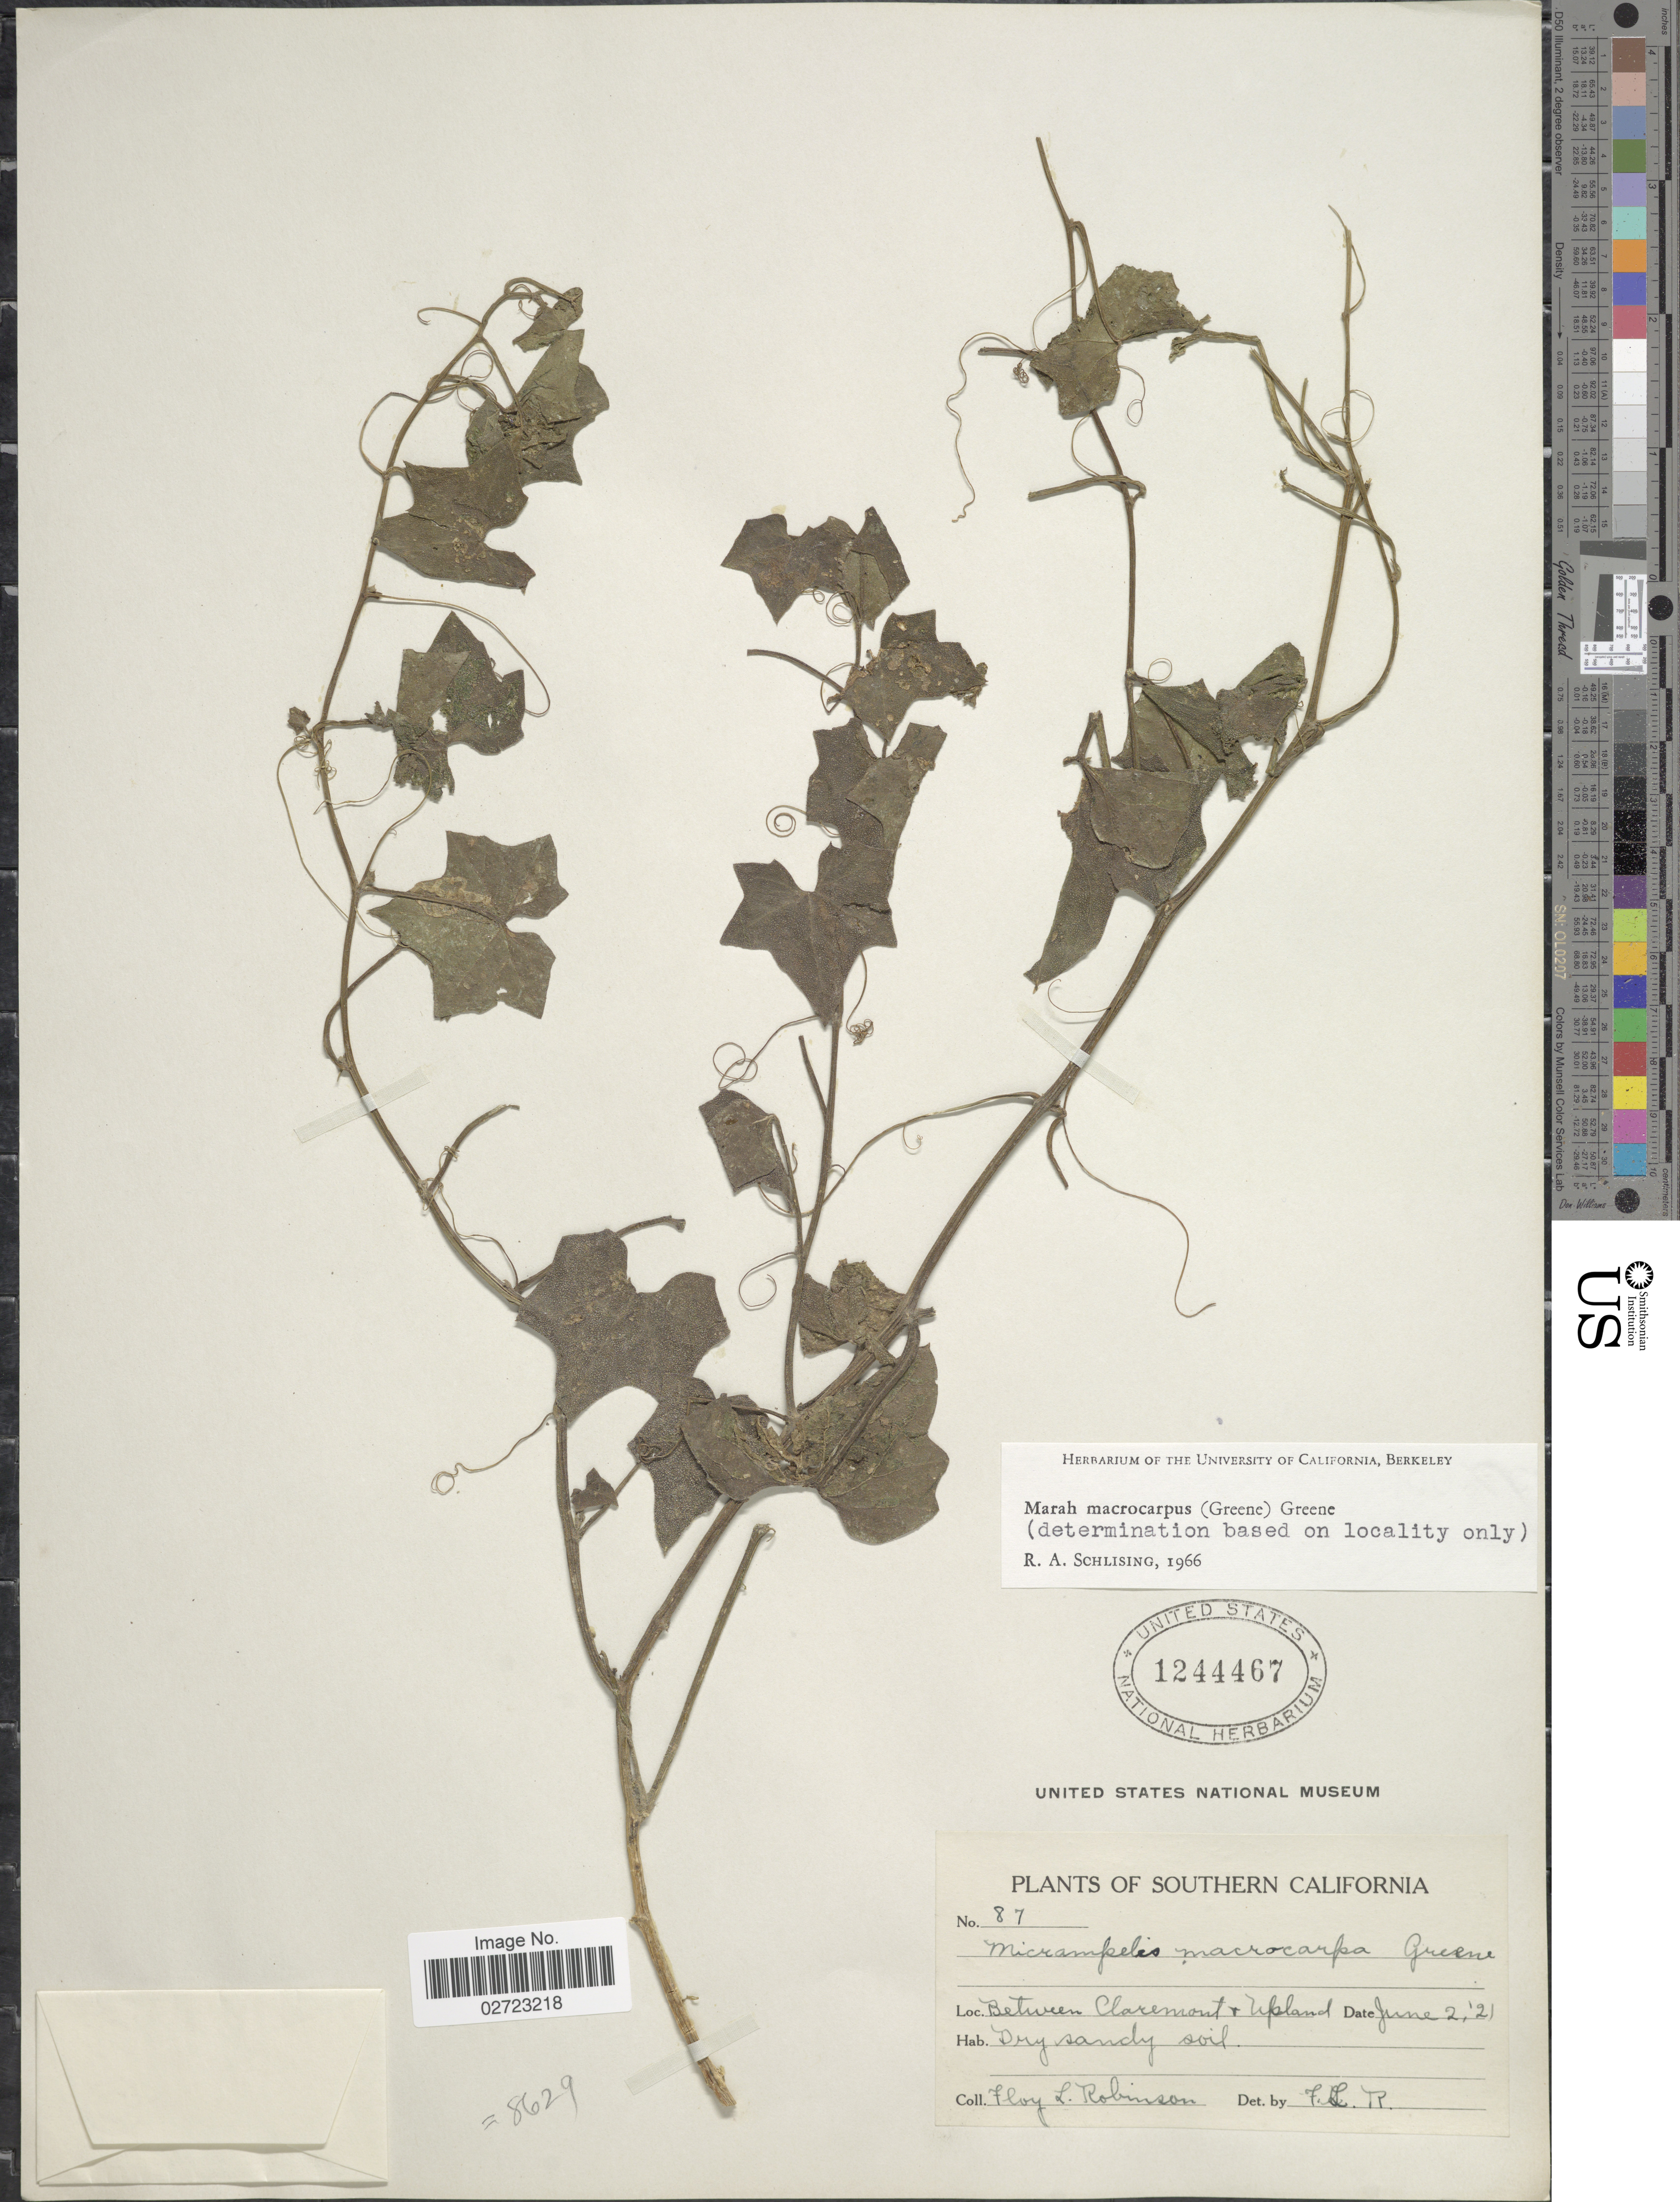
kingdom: Plantae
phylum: Tracheophyta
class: Magnoliopsida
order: Cucurbitales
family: Cucurbitaceae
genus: Marah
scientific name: Marah macrocarpa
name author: (Greene) Greene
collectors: F. Robinson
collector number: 87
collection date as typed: Transcribed d/m/y: 2/6/21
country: United States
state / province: California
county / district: Los Angeles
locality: Southern California, Between Claremont + Upland.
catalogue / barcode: US 1244467